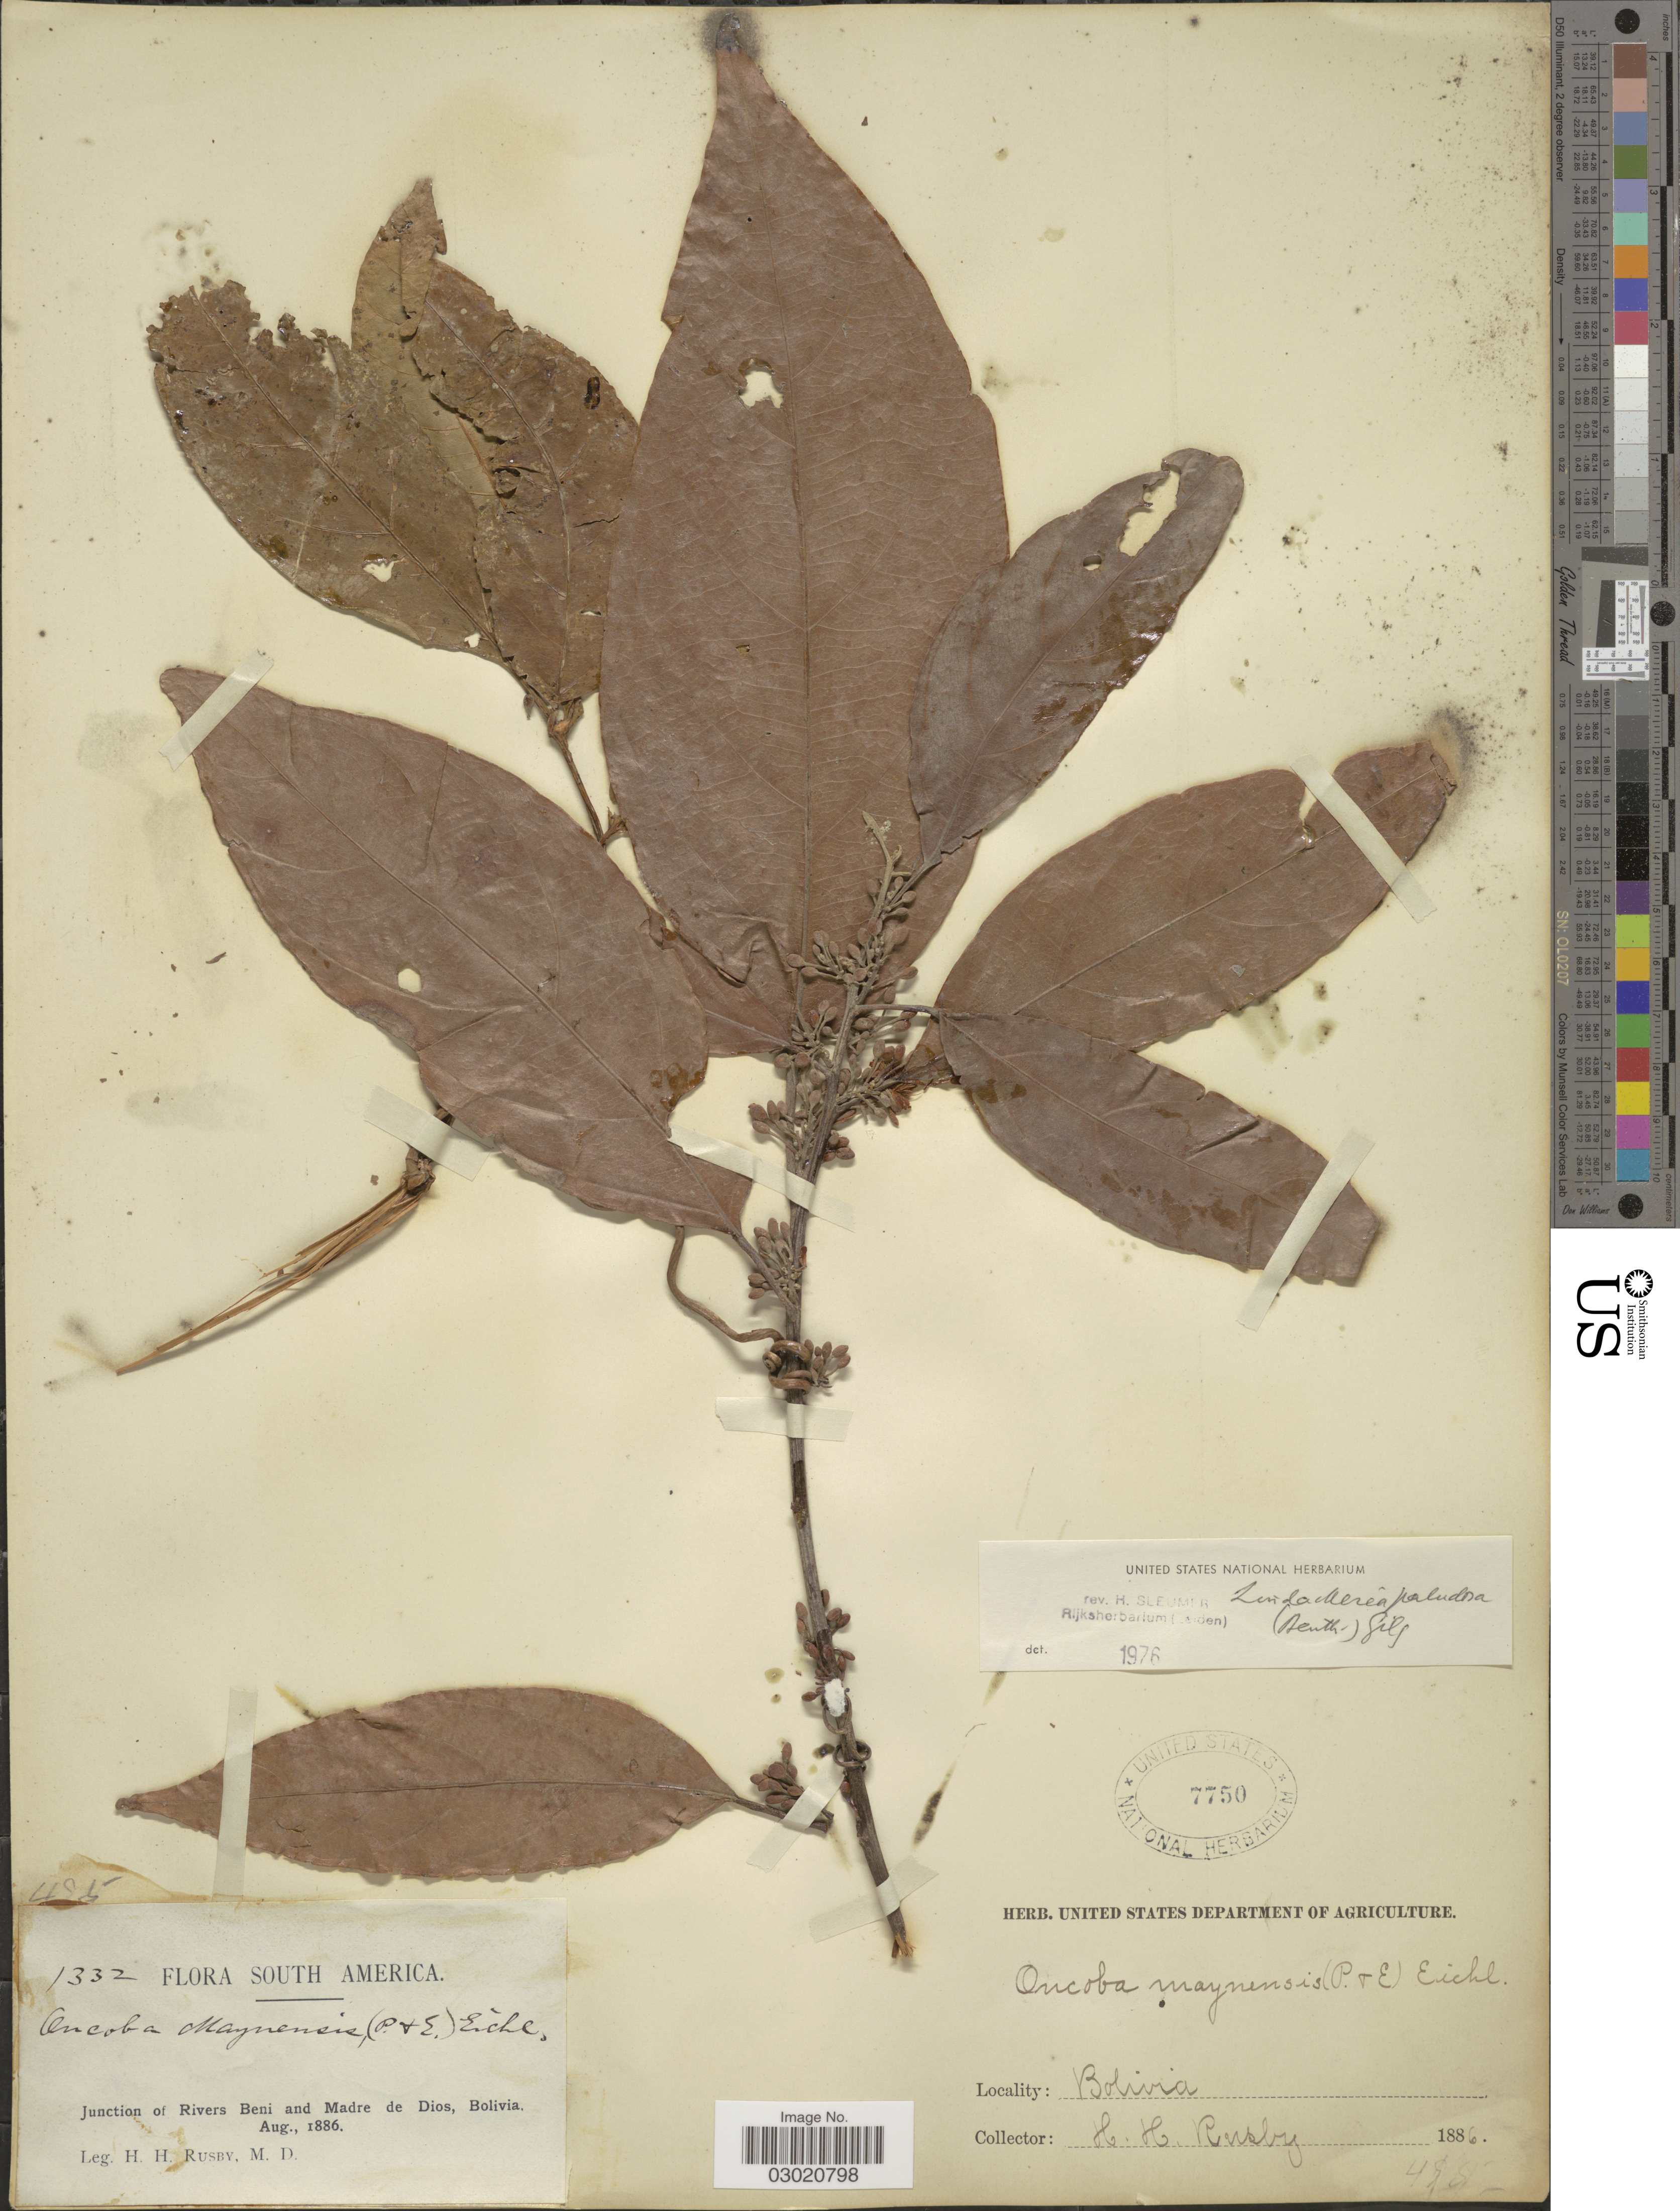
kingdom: Plantae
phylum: Tracheophyta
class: Magnoliopsida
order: Malpighiales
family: Achariaceae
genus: Lindackeria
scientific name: Lindackeria paludosa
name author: (Benth.) Gilg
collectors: H. H. Rusby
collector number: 1332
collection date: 1886-08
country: Bolivia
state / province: Beni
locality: Junction of Rivers Beni and Madre de Dios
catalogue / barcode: US 7750